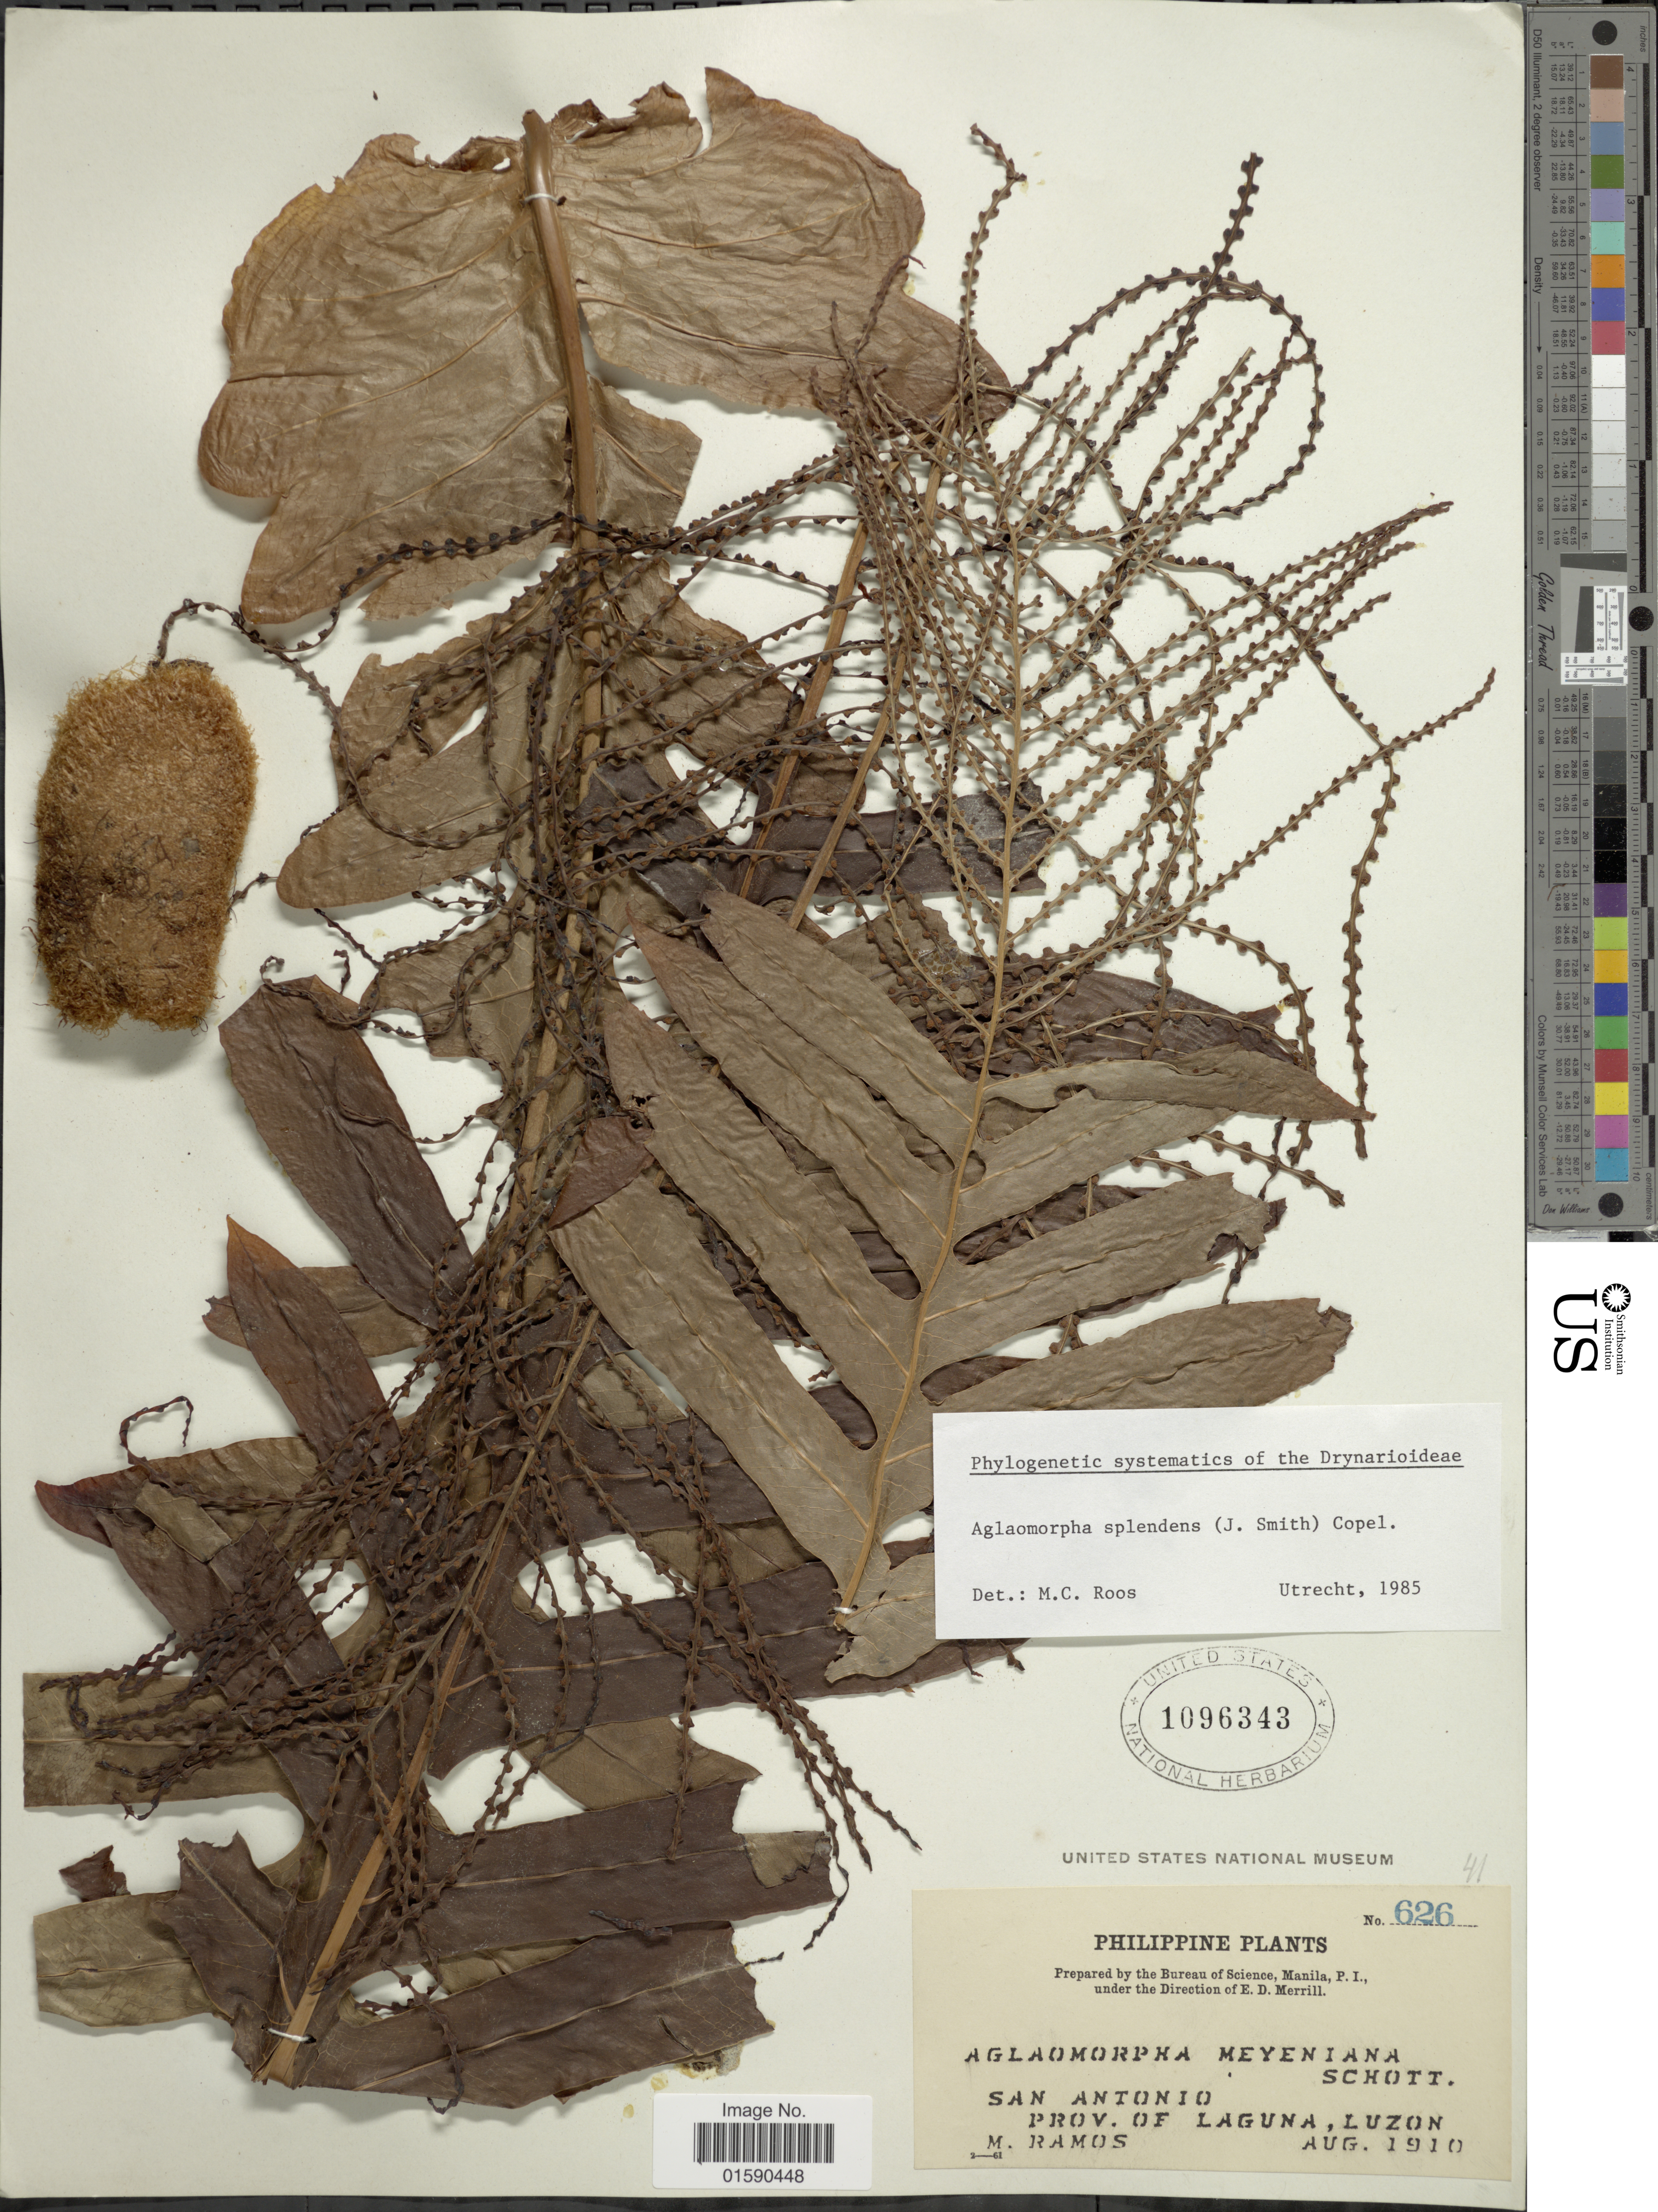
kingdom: Plantae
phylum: Tracheophyta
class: Polypodiopsida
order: Polypodiales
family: Polypodiaceae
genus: Aglaomorpha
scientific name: Aglaomorpha splendens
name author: (J. Sm.) Copel.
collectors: M. Ramos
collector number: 626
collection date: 1910-08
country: Philippines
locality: San Antonio. Prov. of Laguna, Luzon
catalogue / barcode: US 1096343